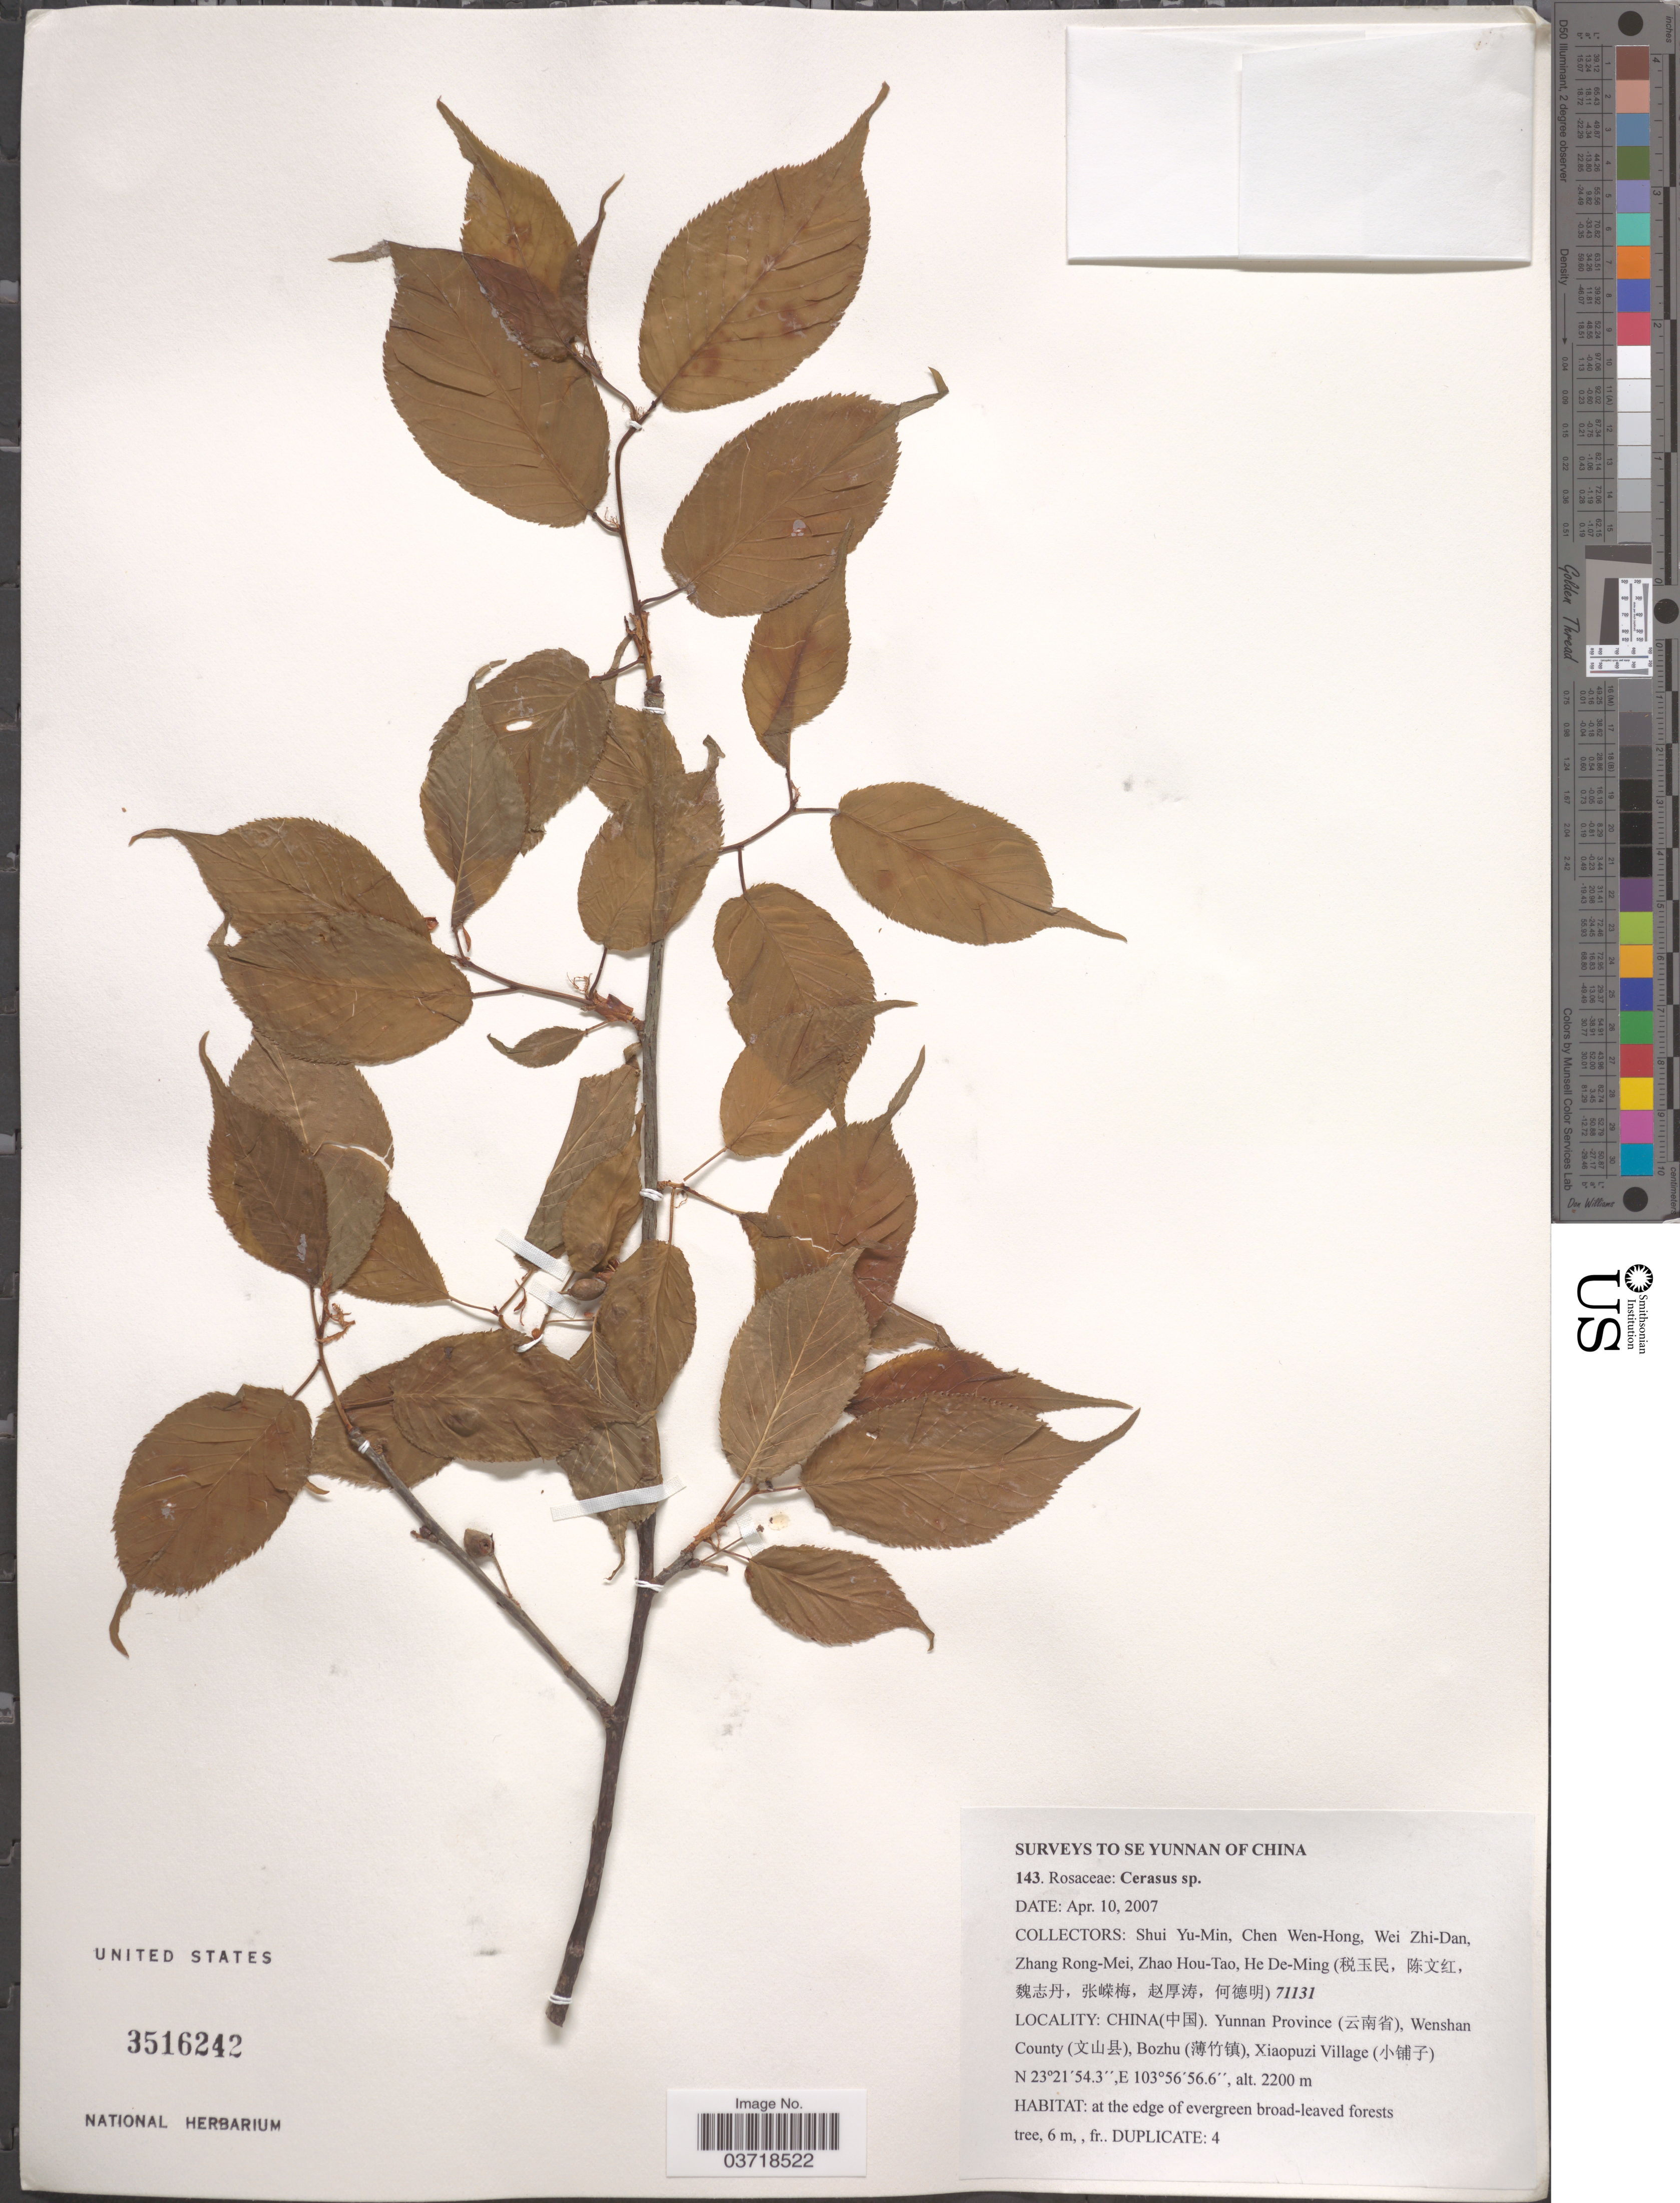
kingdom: Plantae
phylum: Tracheophyta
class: Magnoliopsida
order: Rosales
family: Rosaceae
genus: Prunus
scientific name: Prunus sp.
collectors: Y. Shui, W. Chen, Z. Wei, Z. Rong-Mei & et al.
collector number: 71131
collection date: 2007-04-10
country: China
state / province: Yunnan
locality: SE Yunnan. Wenshan County (X), Bozhu (X), Xiaopuzi Village (X).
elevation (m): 2200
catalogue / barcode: US 3516242